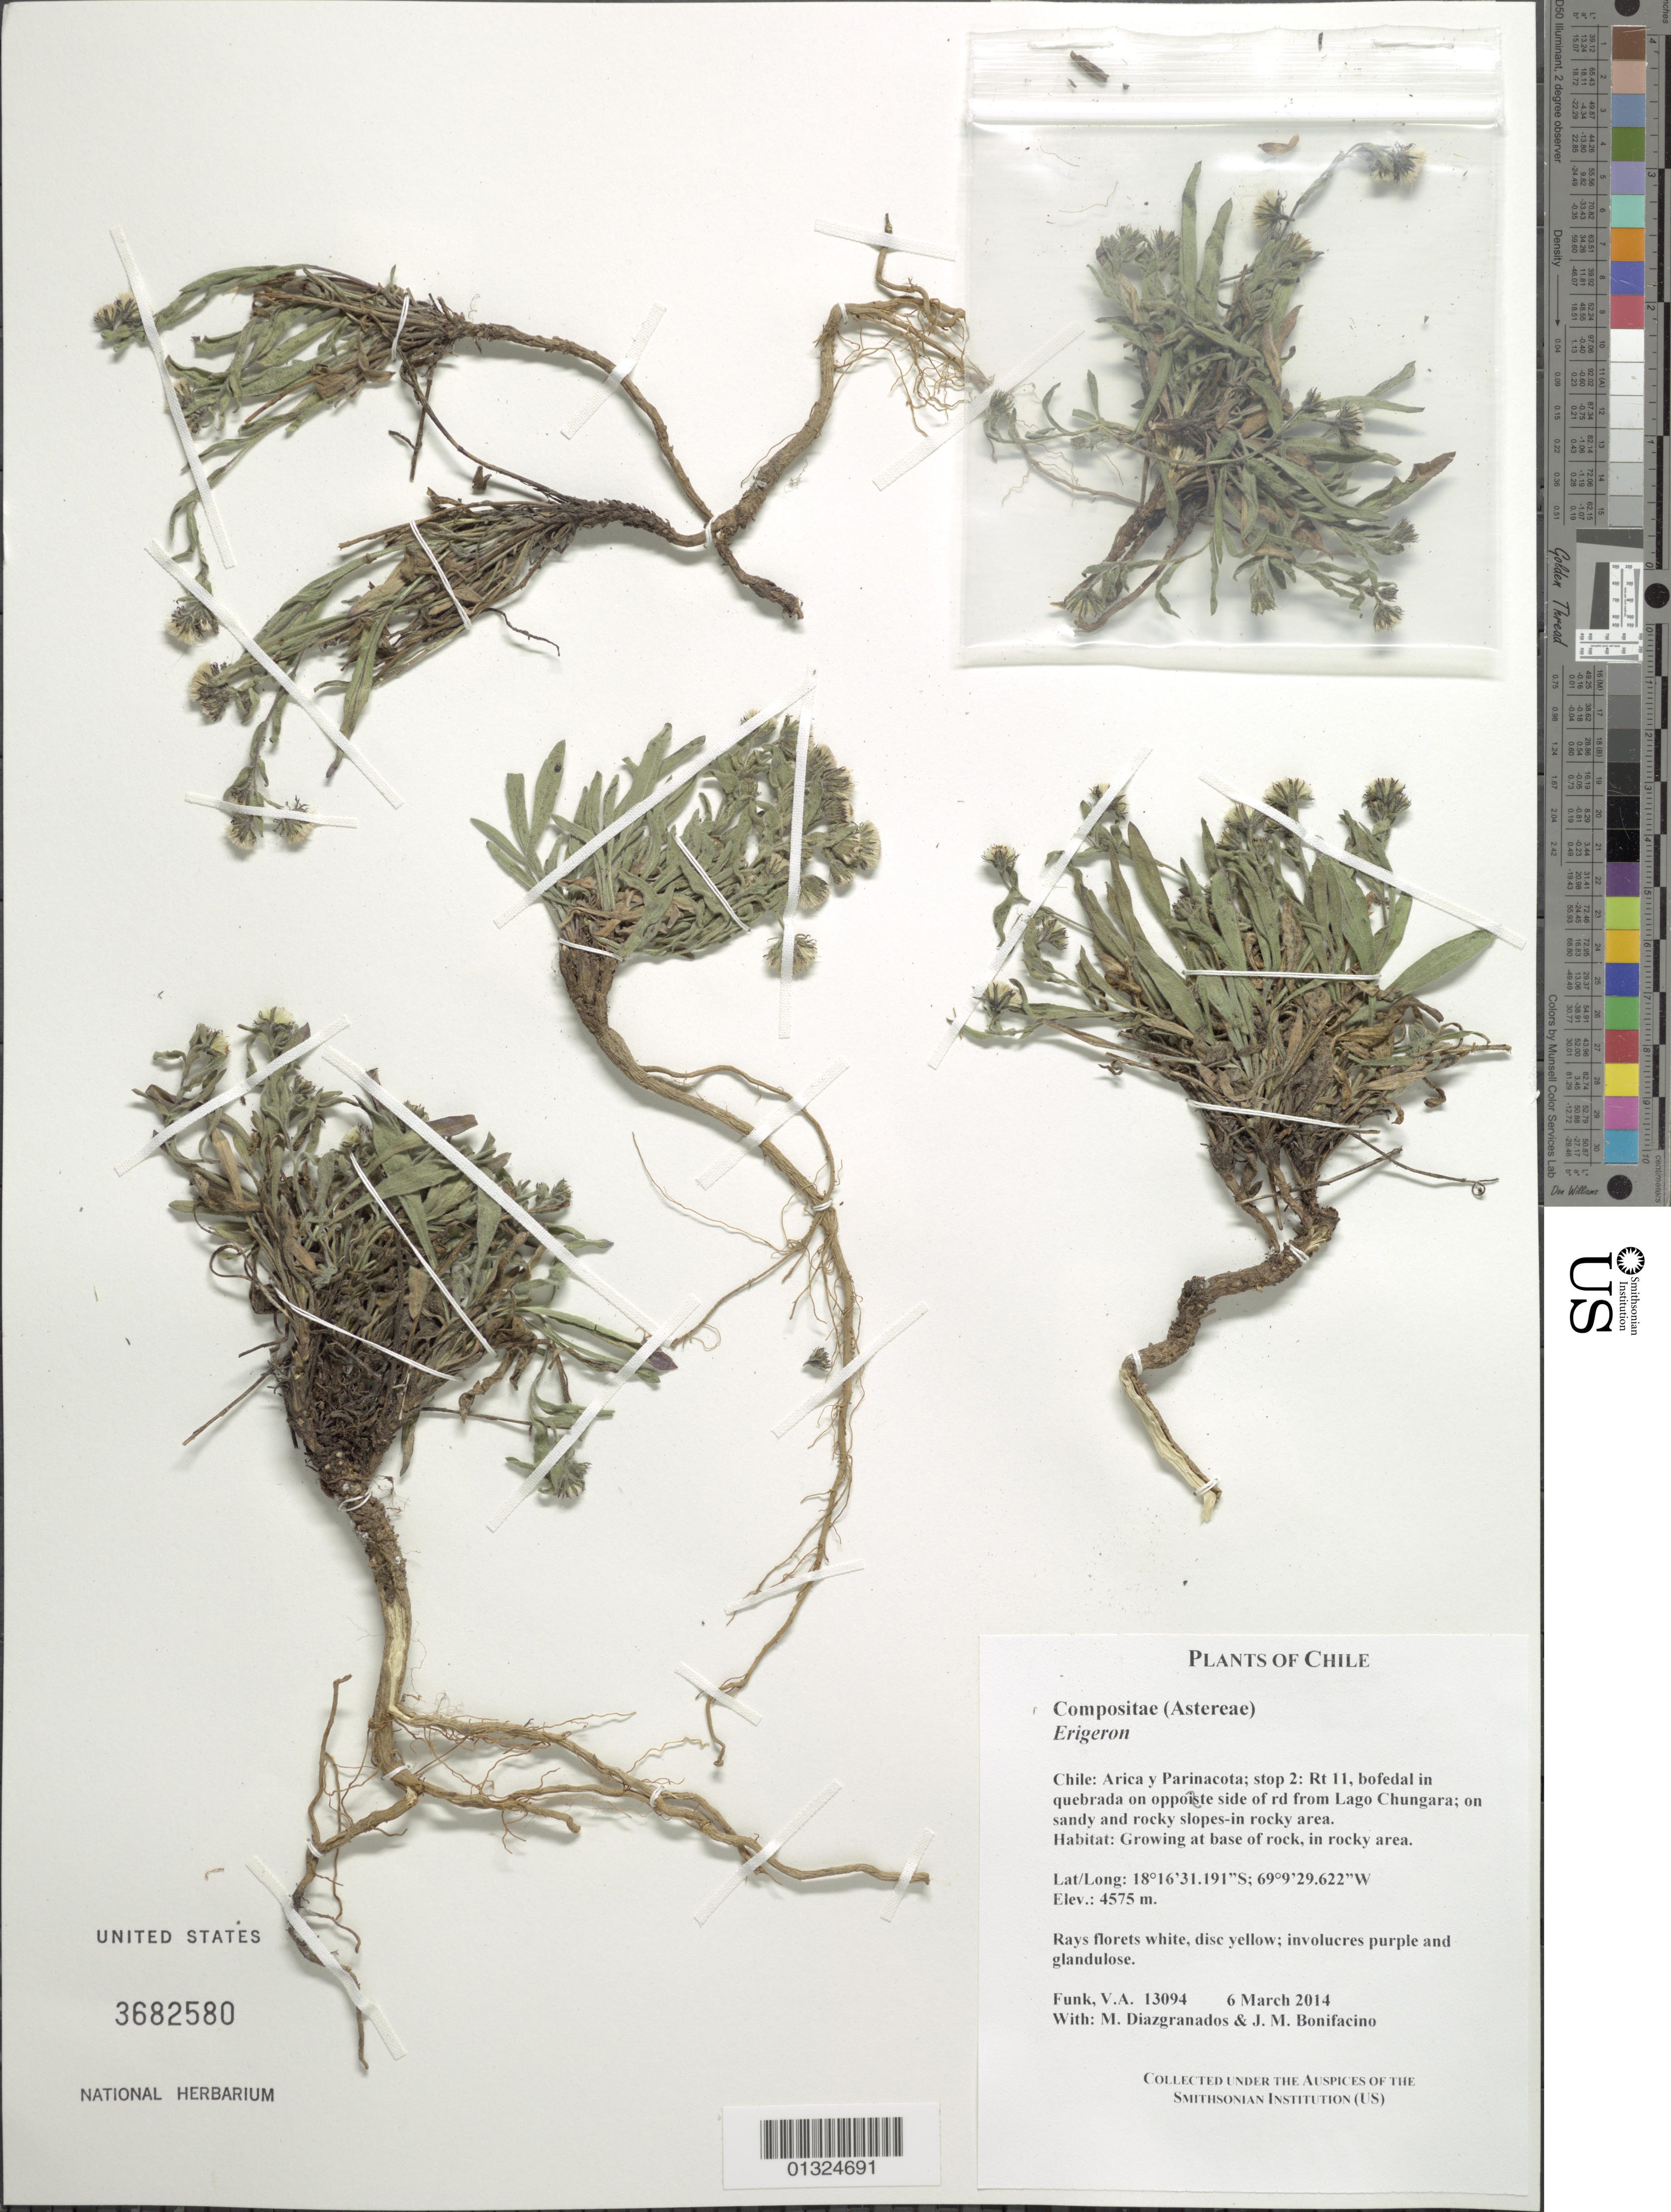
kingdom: Plantae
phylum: Tracheophyta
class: Magnoliopsida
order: Asterales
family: Asteraceae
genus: Erigeron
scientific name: Erigeron sp.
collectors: V. Funk, M. Diazgranados C. & M. Bonifacino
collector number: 13094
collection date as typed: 6 March 2014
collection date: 2014-03-06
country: Chile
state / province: Arica y Parinacota (XV)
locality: Rt 11, bofedal in quebrada on opposite side of road from Lago Chungara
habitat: On sandy and rocky slopes; in rocky area. Growing at base of rock, in rocky area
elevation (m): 4575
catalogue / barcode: US 3682580